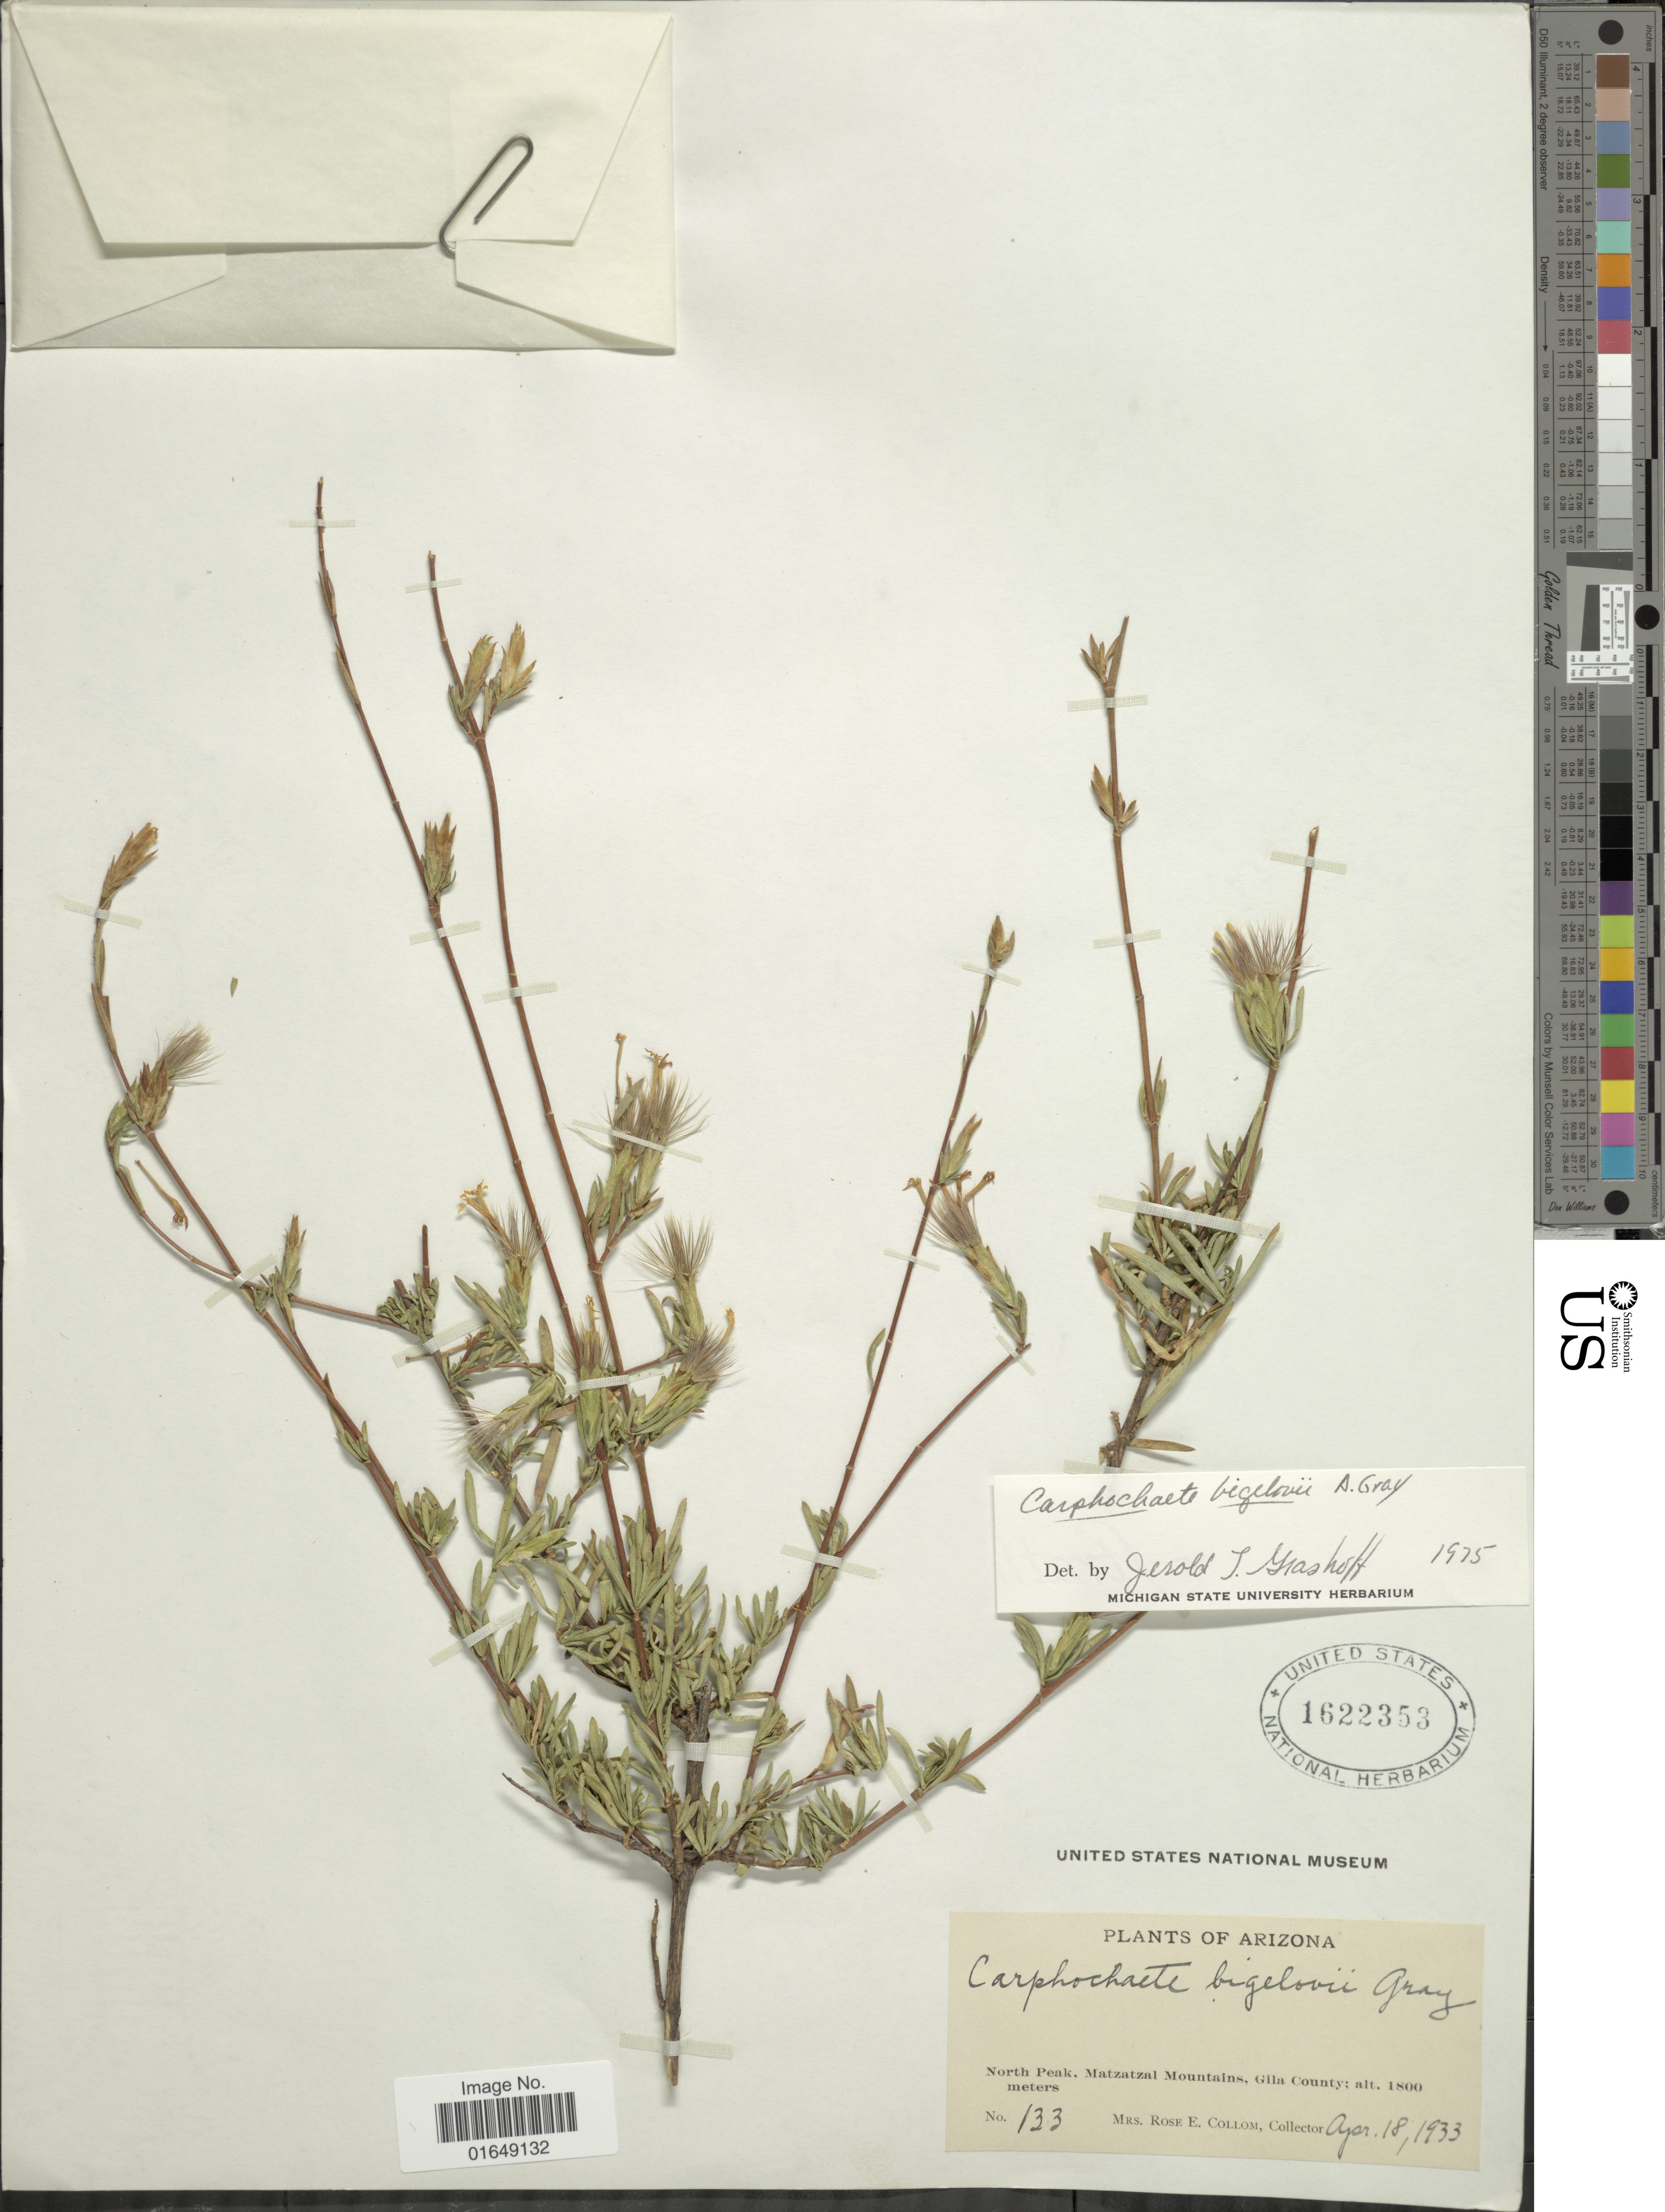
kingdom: Plantae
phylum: Tracheophyta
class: Magnoliopsida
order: Asterales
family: Asteraceae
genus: Carphochaete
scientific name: Carphochaete bigelovii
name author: A. Gray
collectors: R. E. Collom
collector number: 133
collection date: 1933-04-18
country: United States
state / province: Arizona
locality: North peak, Matzatzal Mountains, Gila County.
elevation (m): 1800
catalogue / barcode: US 1622353